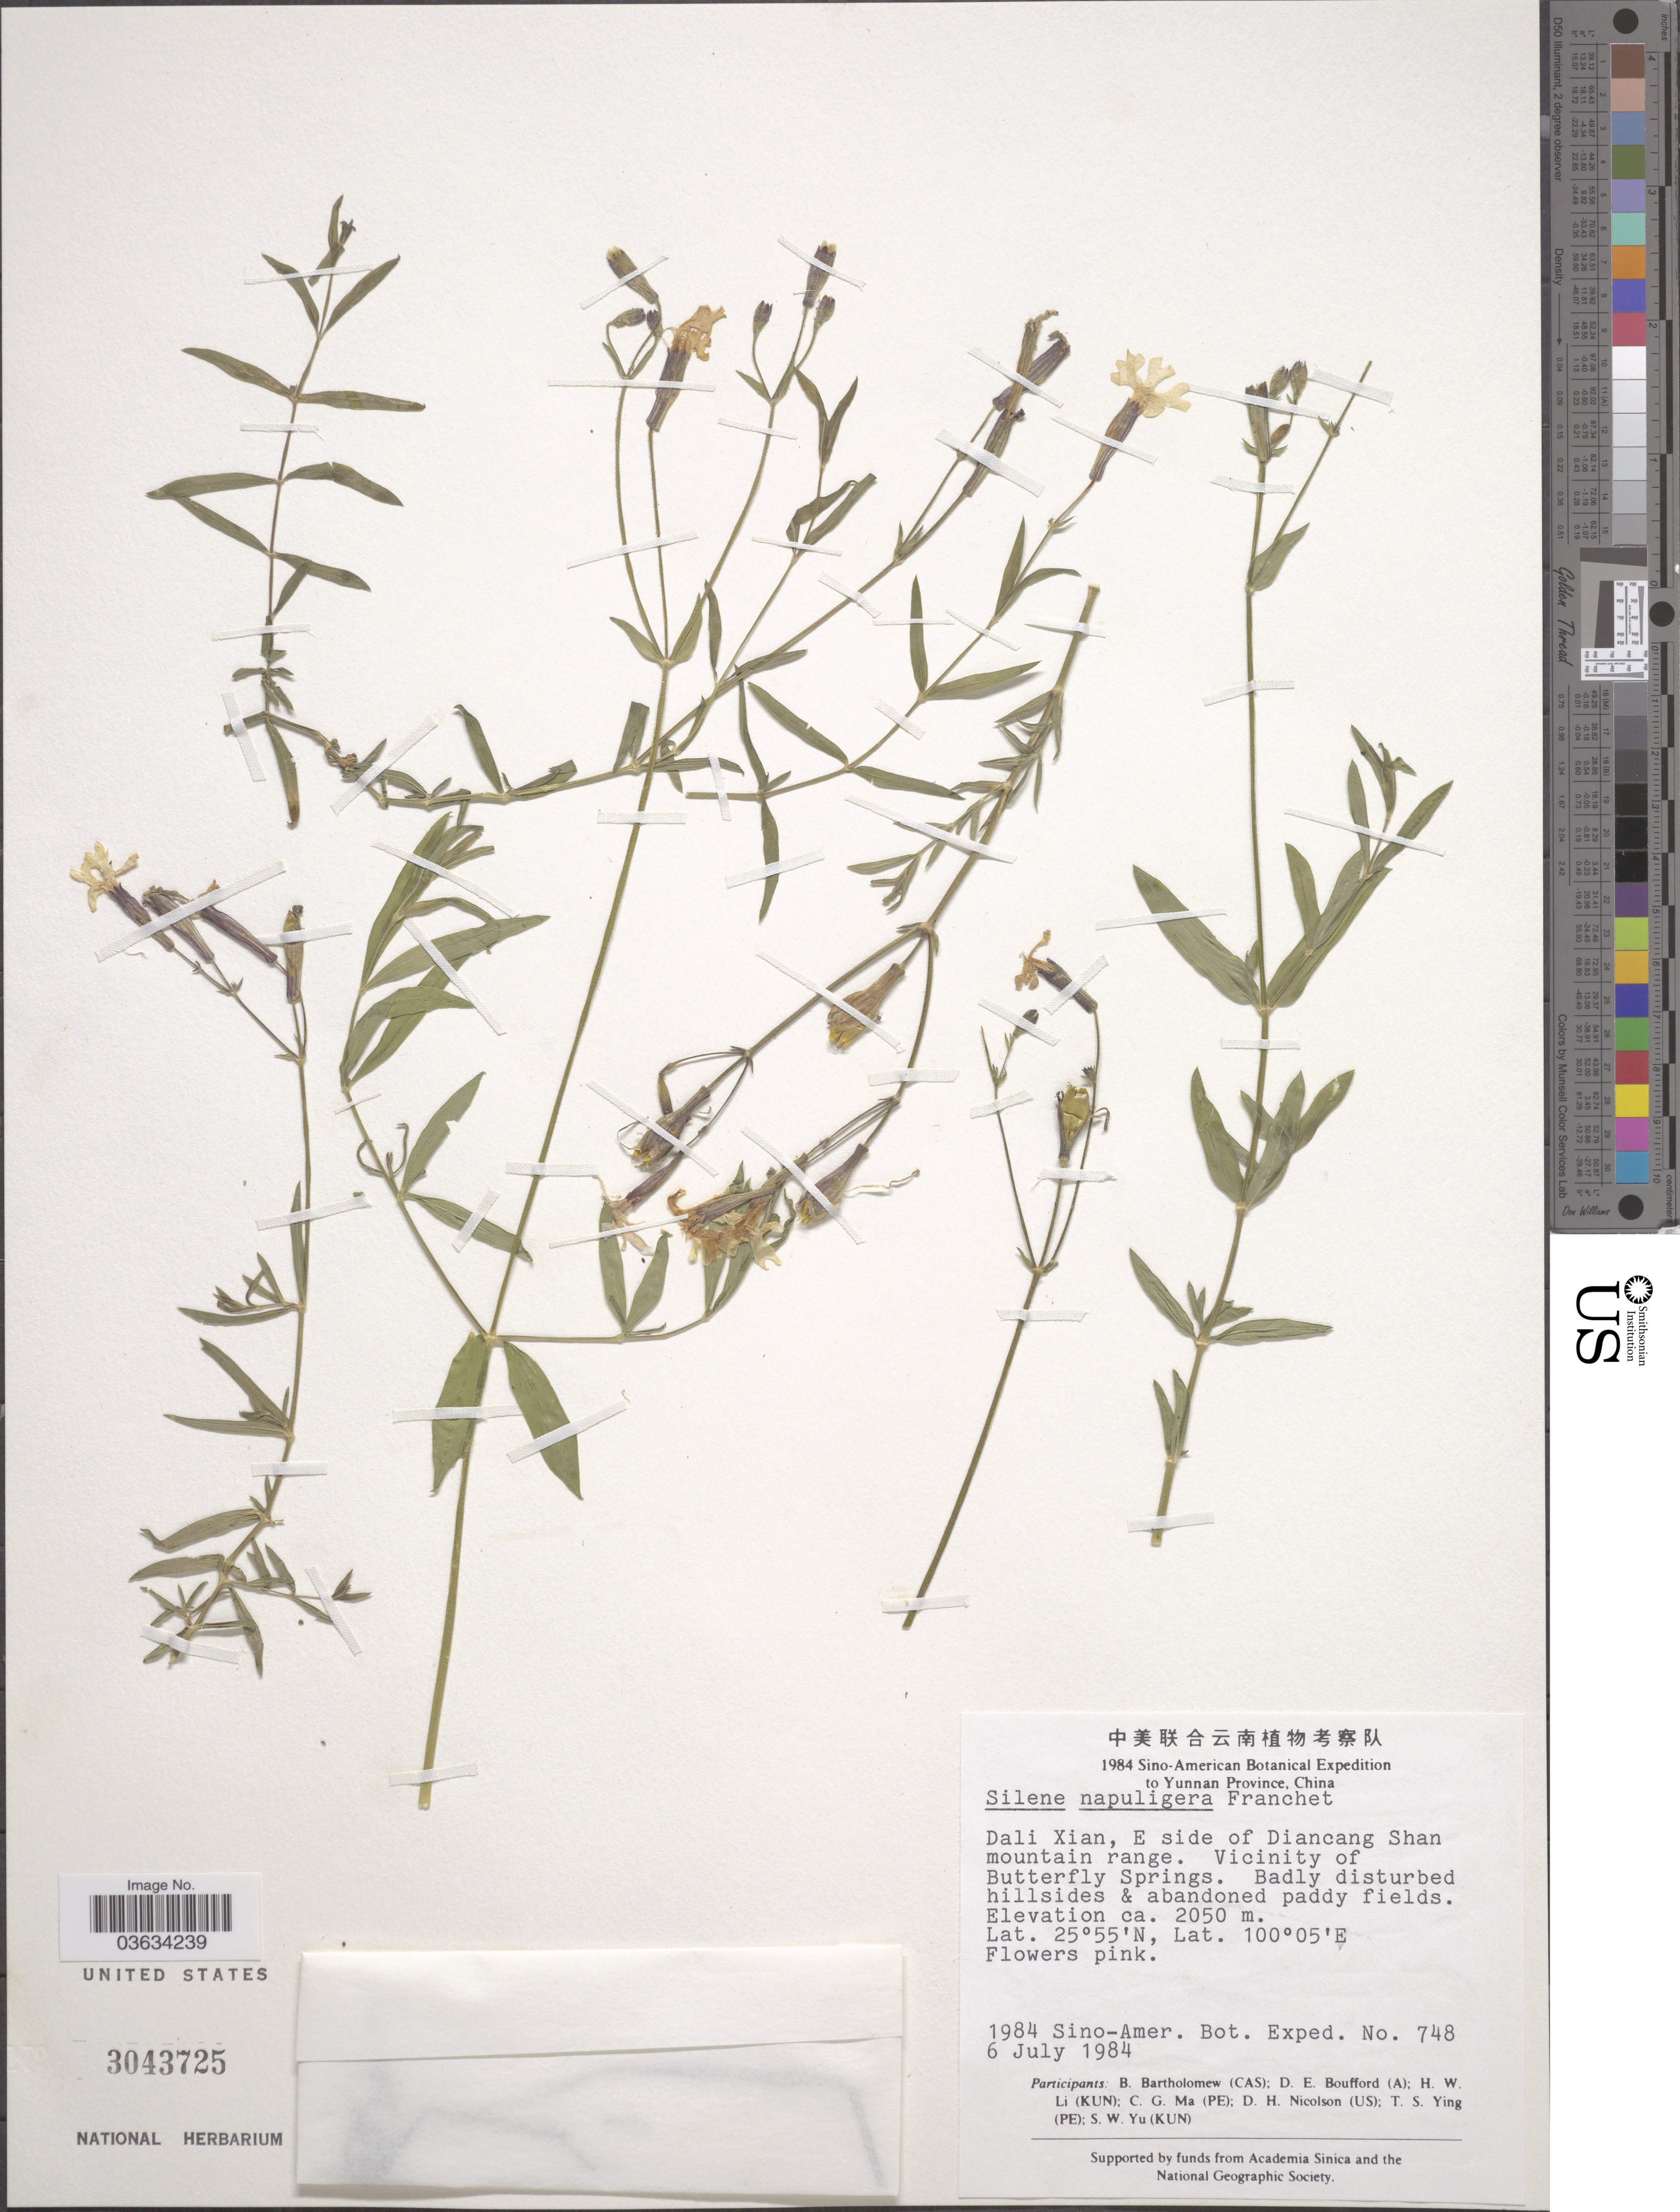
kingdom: Plantae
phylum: Tracheophyta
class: Magnoliopsida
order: Caryophyllales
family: Caryophyllaceae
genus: Silene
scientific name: Silene napuligera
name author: Franch.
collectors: Sino-Amer. Bot. Exped. 1984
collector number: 748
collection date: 1984-07-06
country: China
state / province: Yunnan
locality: Dali Xian, E side of Diancang Shan mountain range. Vicinity of Butterfly Springs.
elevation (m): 2050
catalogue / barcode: US 3043725